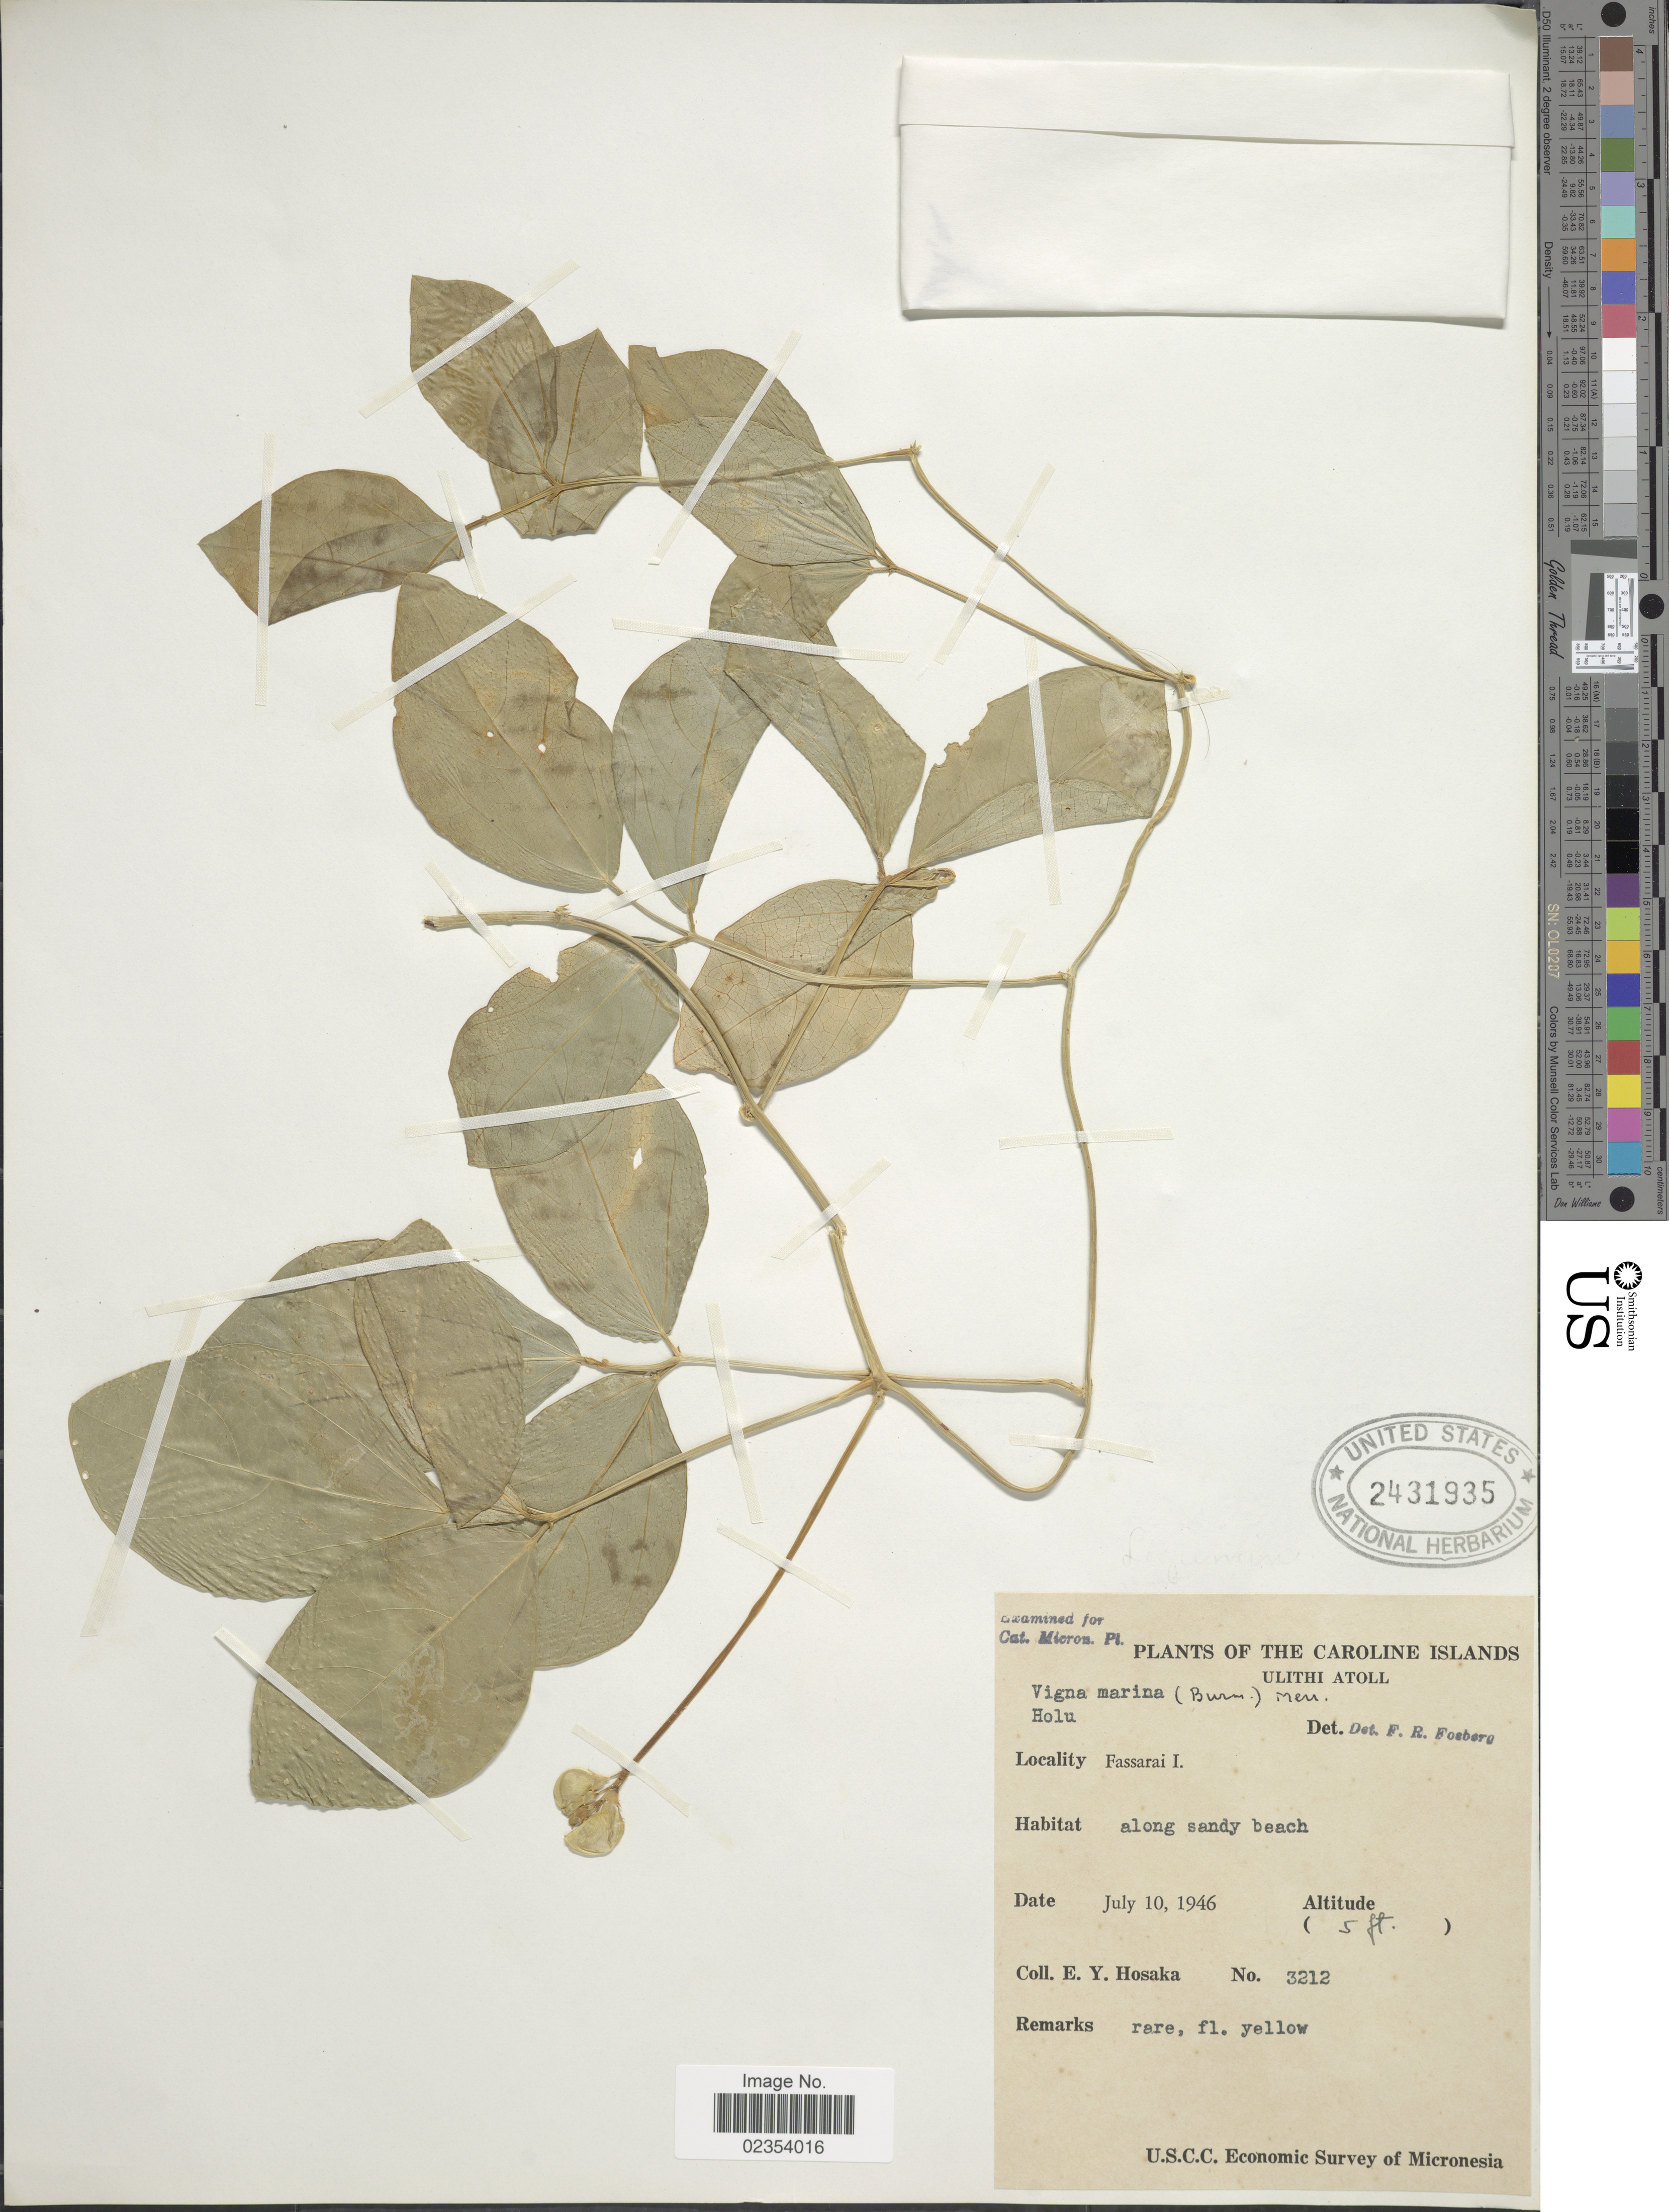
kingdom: Plantae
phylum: Tracheophyta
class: Magnoliopsida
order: Fabales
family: Fabaceae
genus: Vigna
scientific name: Vigna marina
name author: (Burm.) Merr.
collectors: E. Y. Hosaka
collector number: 3212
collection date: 1946-07-10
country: Micronesia, Federated States of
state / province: Yap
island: Ulithi Atoll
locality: Caroline Islands. Ulithi Atoll. Fassarai I.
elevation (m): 2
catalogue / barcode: US 2431935